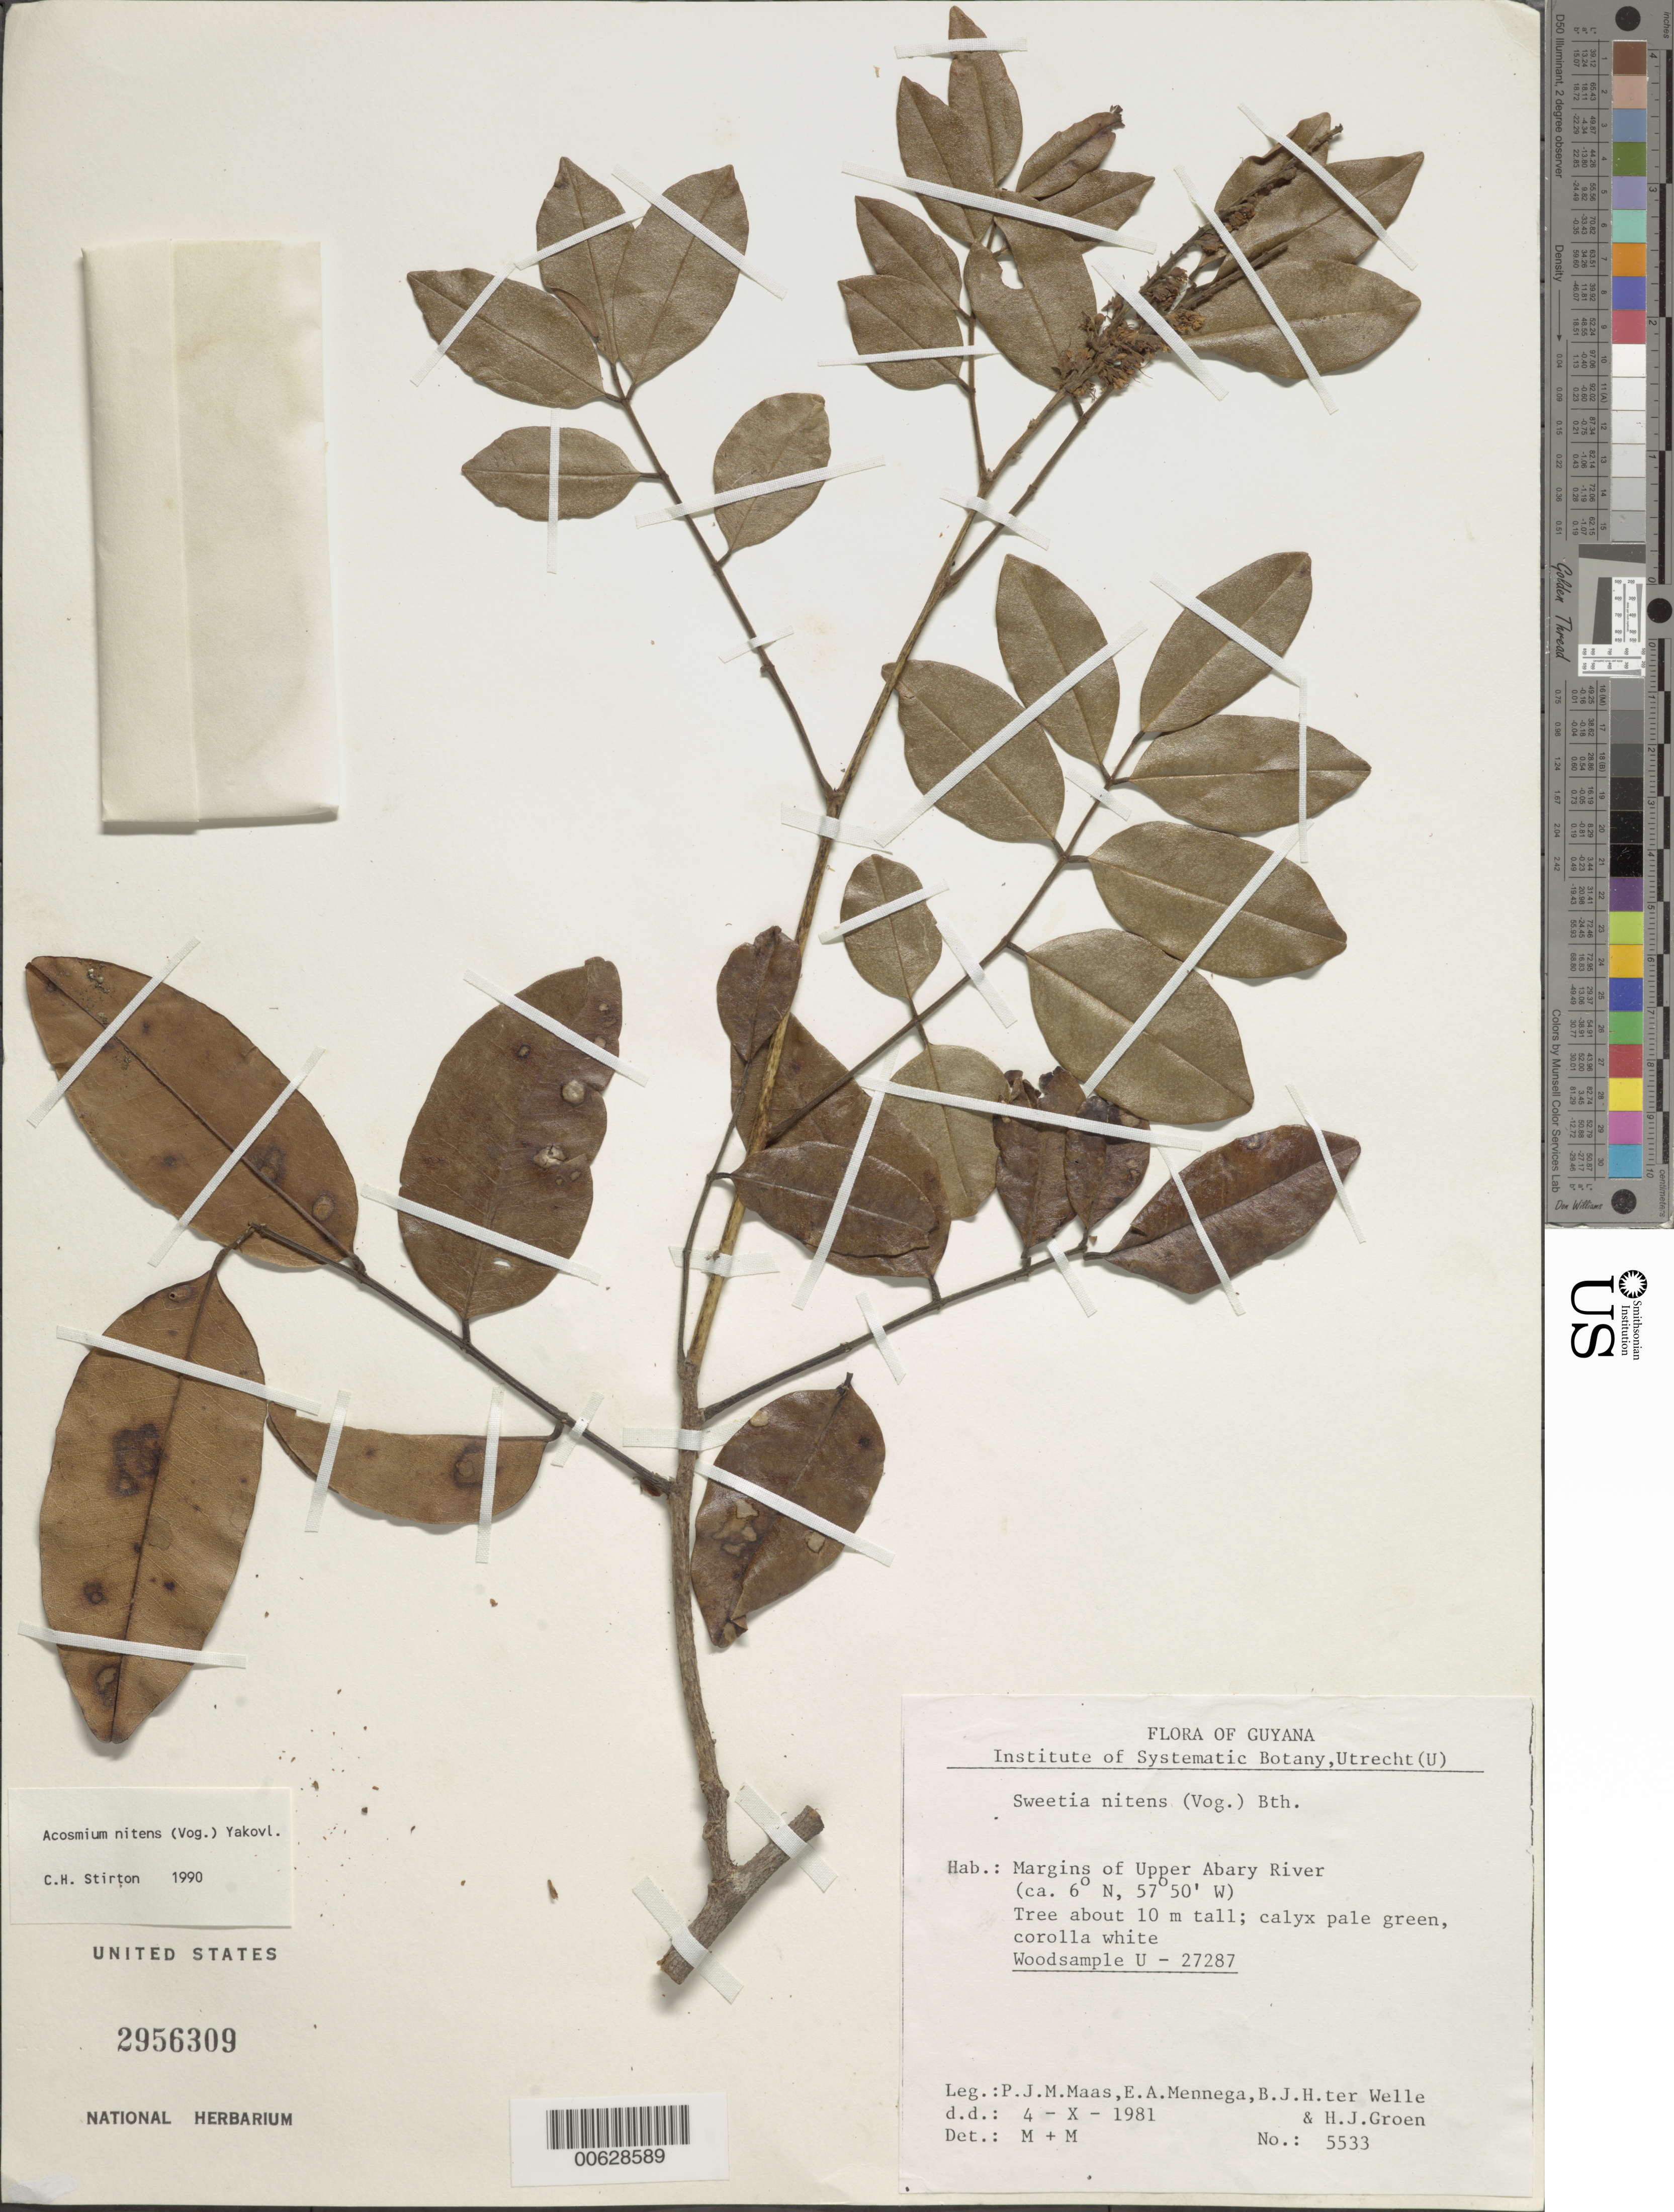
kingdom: Plantae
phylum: Tracheophyta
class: Magnoliopsida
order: Fabales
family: Fabaceae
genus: Acosmium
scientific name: Acosmium nitens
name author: (Vogel) Yakovlev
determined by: Stirton, Charles H.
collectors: P. Maas, E. A. Mennega, B. Welle & H. Groen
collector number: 5533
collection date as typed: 4-Oct-81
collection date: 1981-10-04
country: Guyana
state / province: Mahaica-Berbice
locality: Sand Hills, W of Abary River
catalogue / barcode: US 2956309